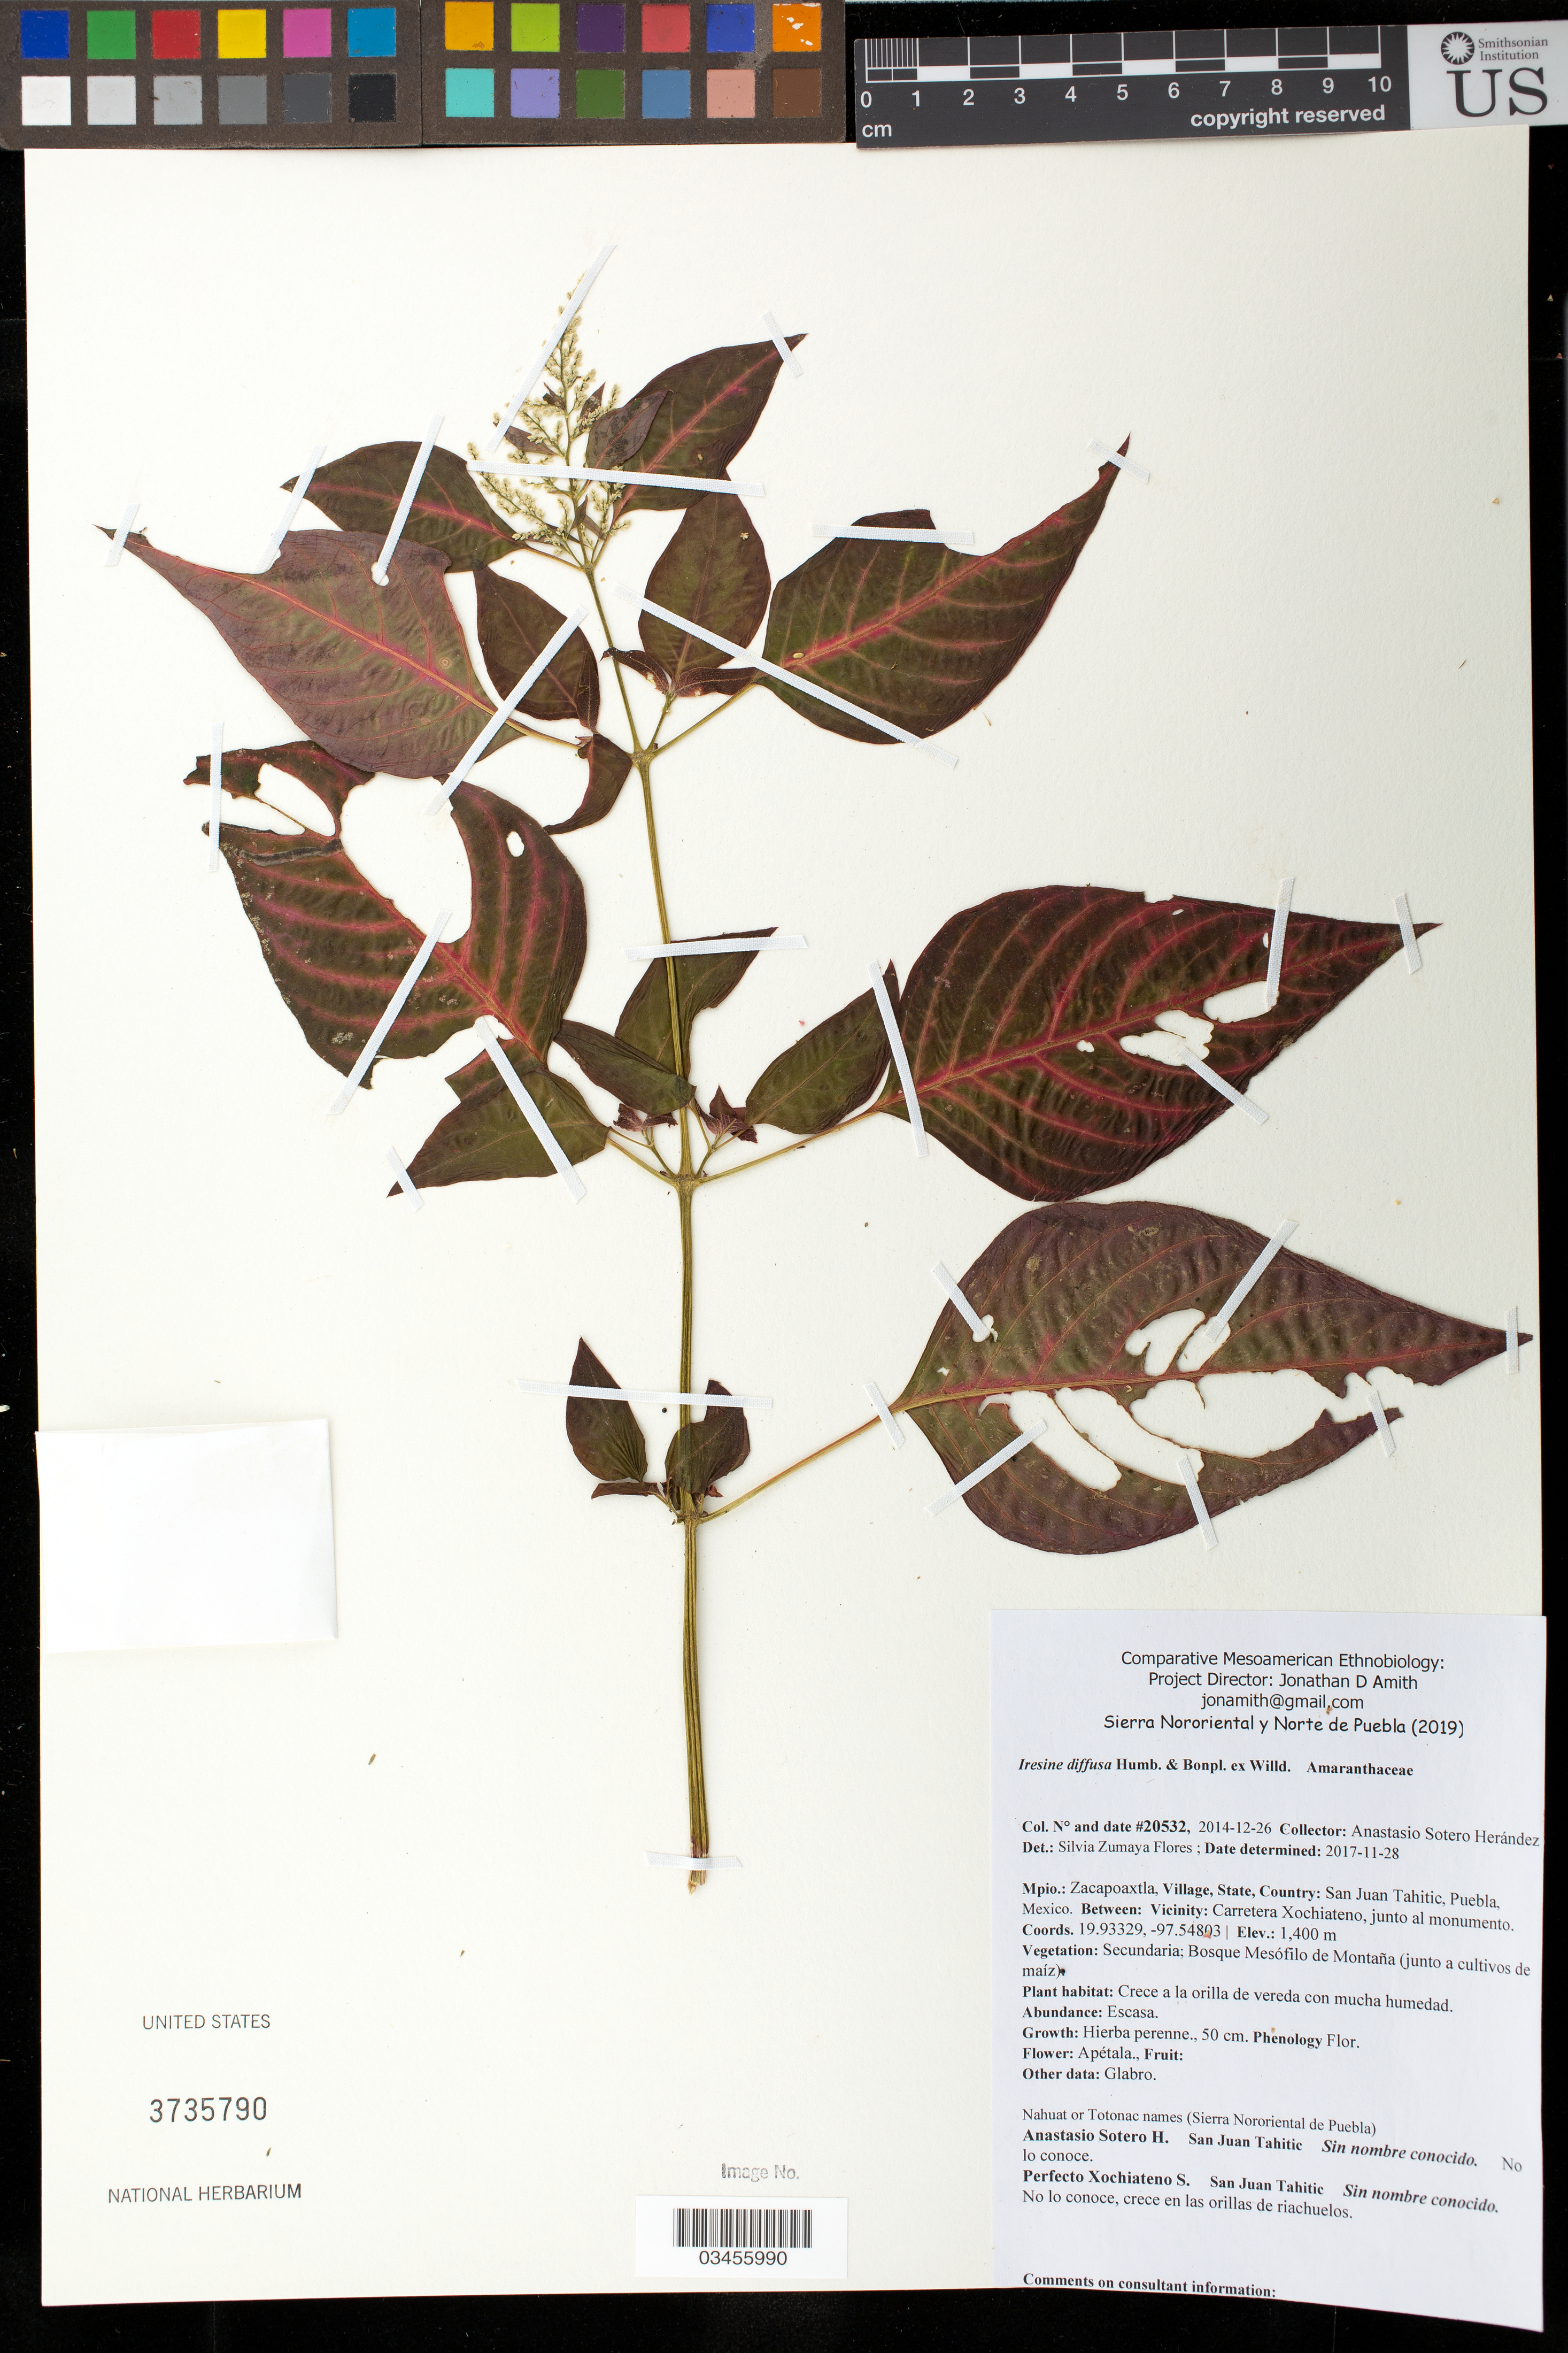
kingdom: Plantae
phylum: Tracheophyta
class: Magnoliopsida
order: Caryophyllales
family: Amaranthaceae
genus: Iresine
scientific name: Iresine diffusa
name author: Humb. & Bonpl. ex Willd.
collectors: Canek Ledesma C. & A. Sotero H.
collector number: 20532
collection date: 2014-12-26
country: México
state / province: Puebla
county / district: Zacapoaxtla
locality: PUEBLO: San Juan Tahitic; LOCALIDAD EXACTA: Carretera Xochiateno, junto al monumento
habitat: Bosque mesófilo de montaña (junto a cultivos de maíz); Crece a la orilla de vereda con mucha humedad.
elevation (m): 1400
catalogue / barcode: US 3735790